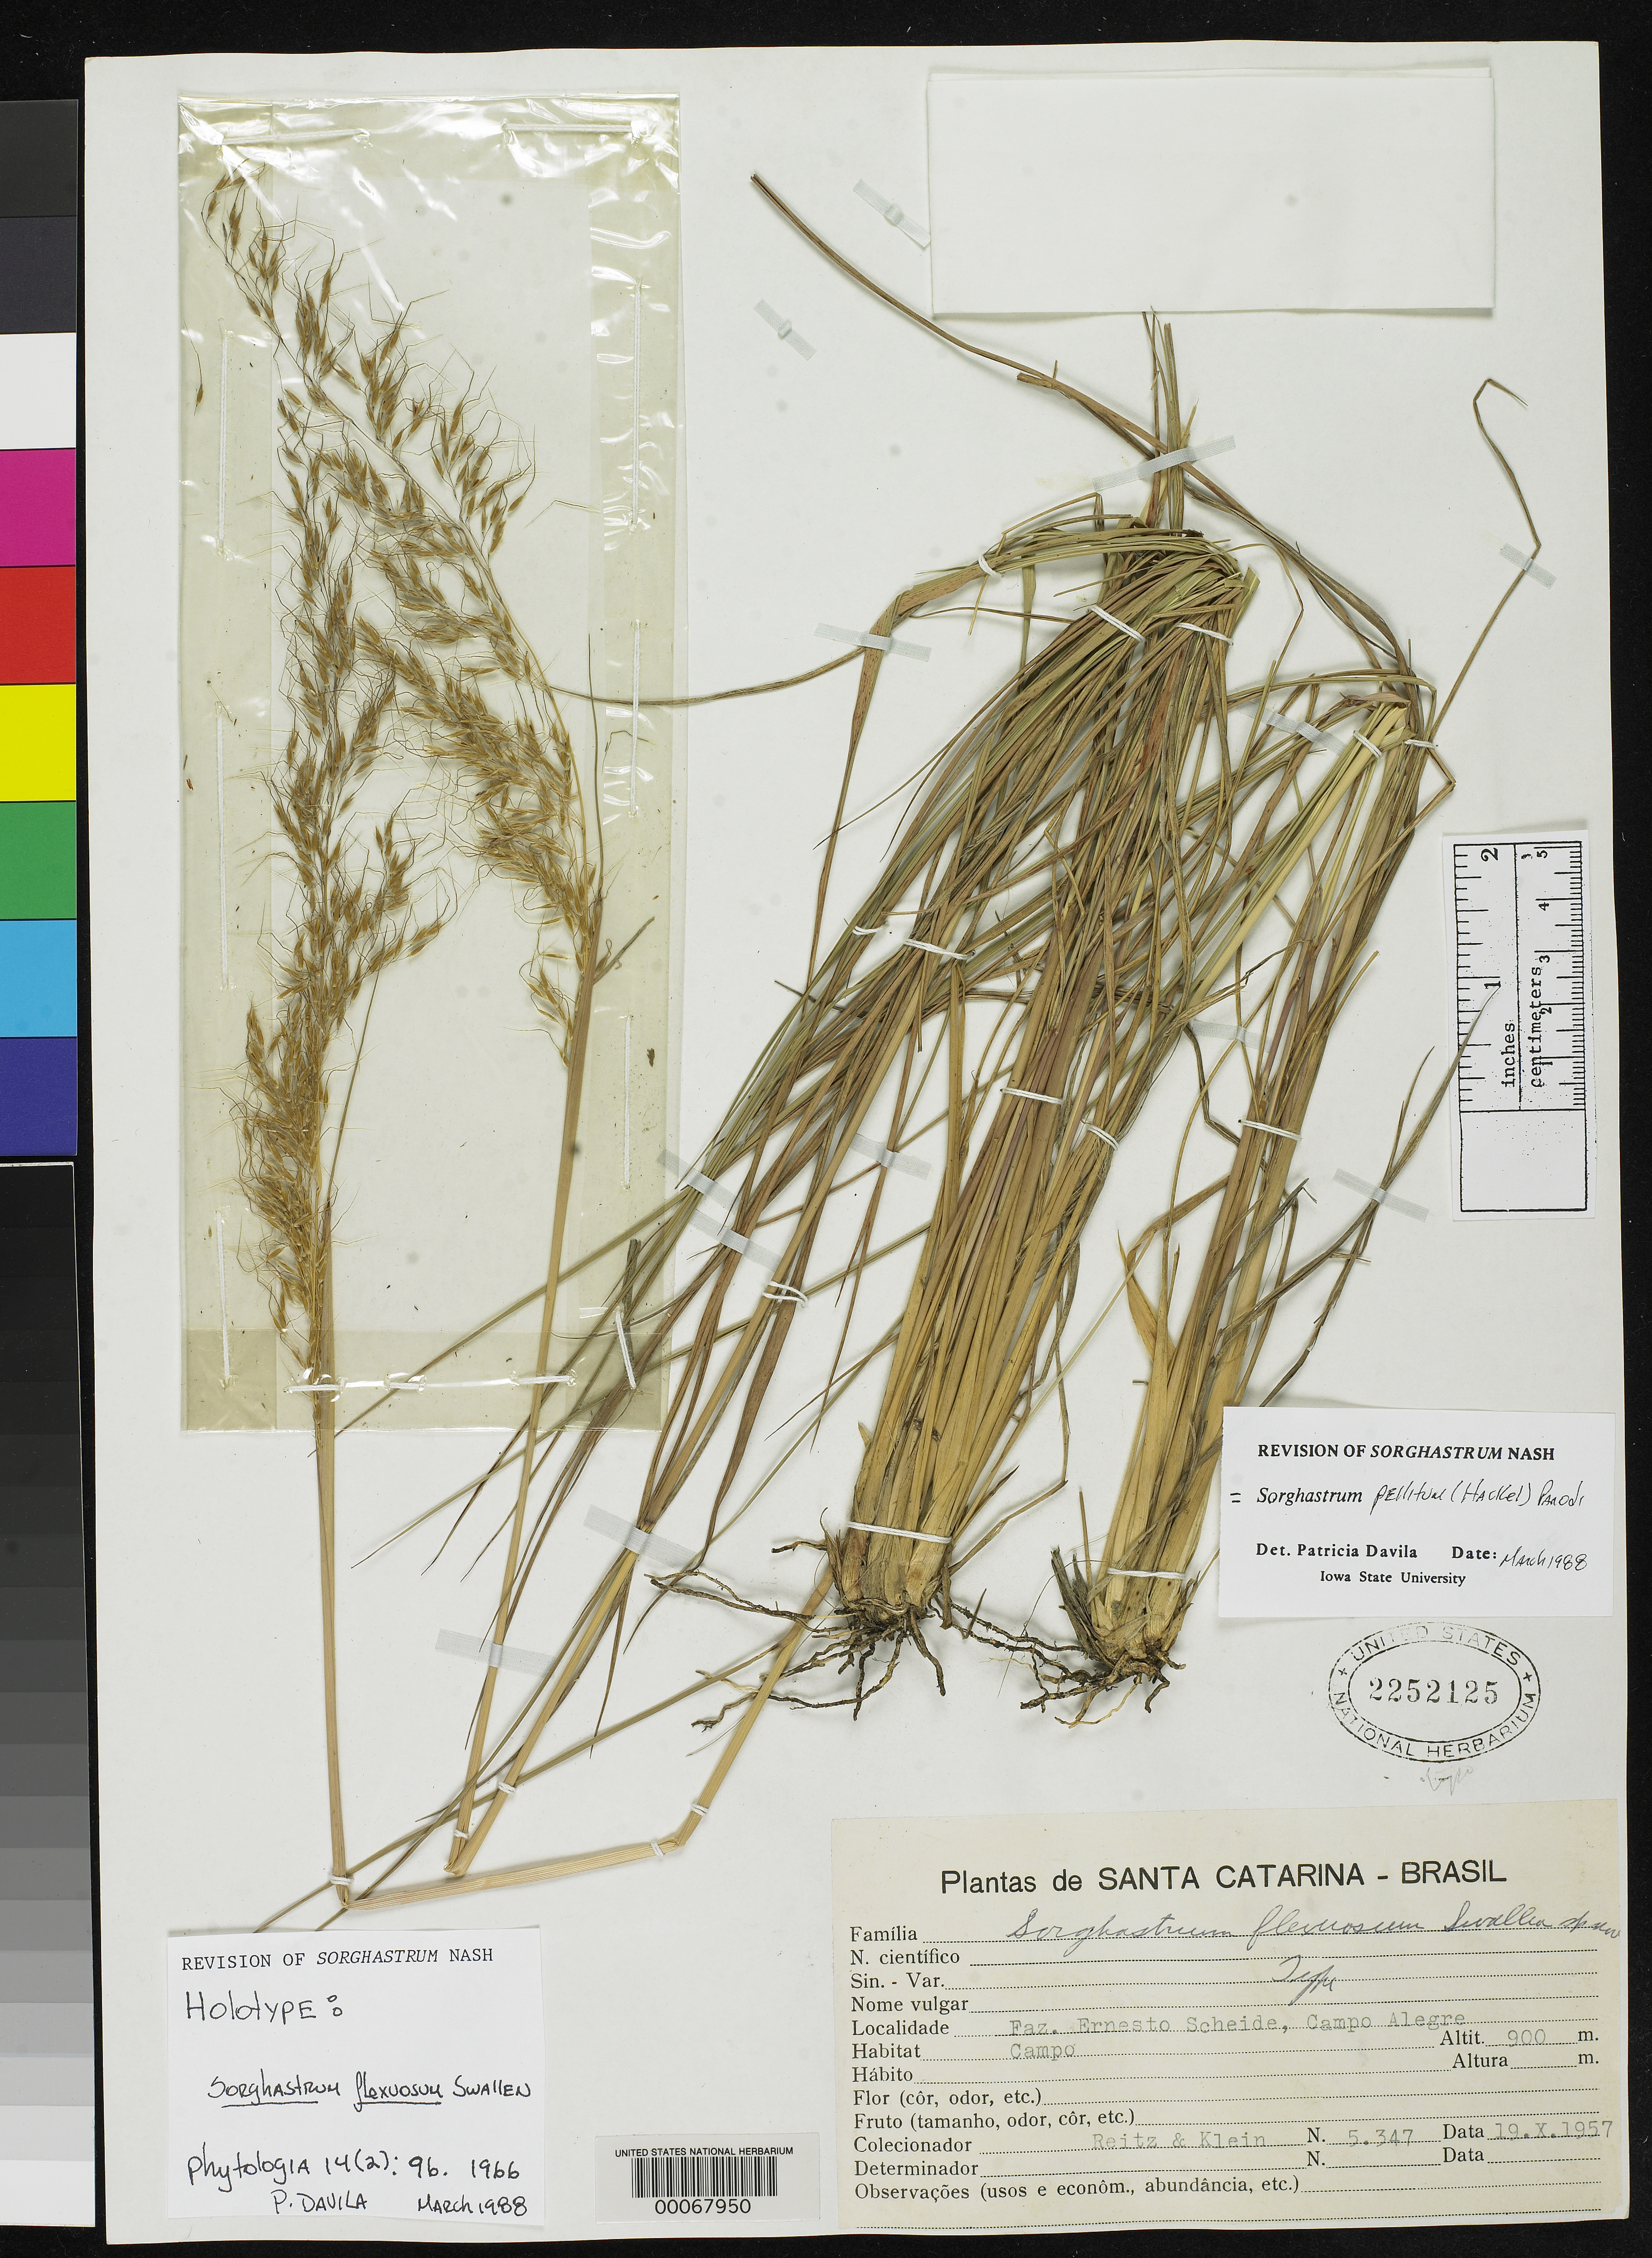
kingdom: Plantae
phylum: Tracheophyta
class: Liliopsida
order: Poales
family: Poaceae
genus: Sorghastrum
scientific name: Sorghastrum flexuosum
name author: Swallen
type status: Holotype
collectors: R. Reitz & R. M. Klein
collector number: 5347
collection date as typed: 19 Oct 1957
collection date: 1957-10-19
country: Brazil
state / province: Santa Catarina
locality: Faz. Ernesto Scheide, Campo Alegre.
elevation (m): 900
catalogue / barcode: US 2252125